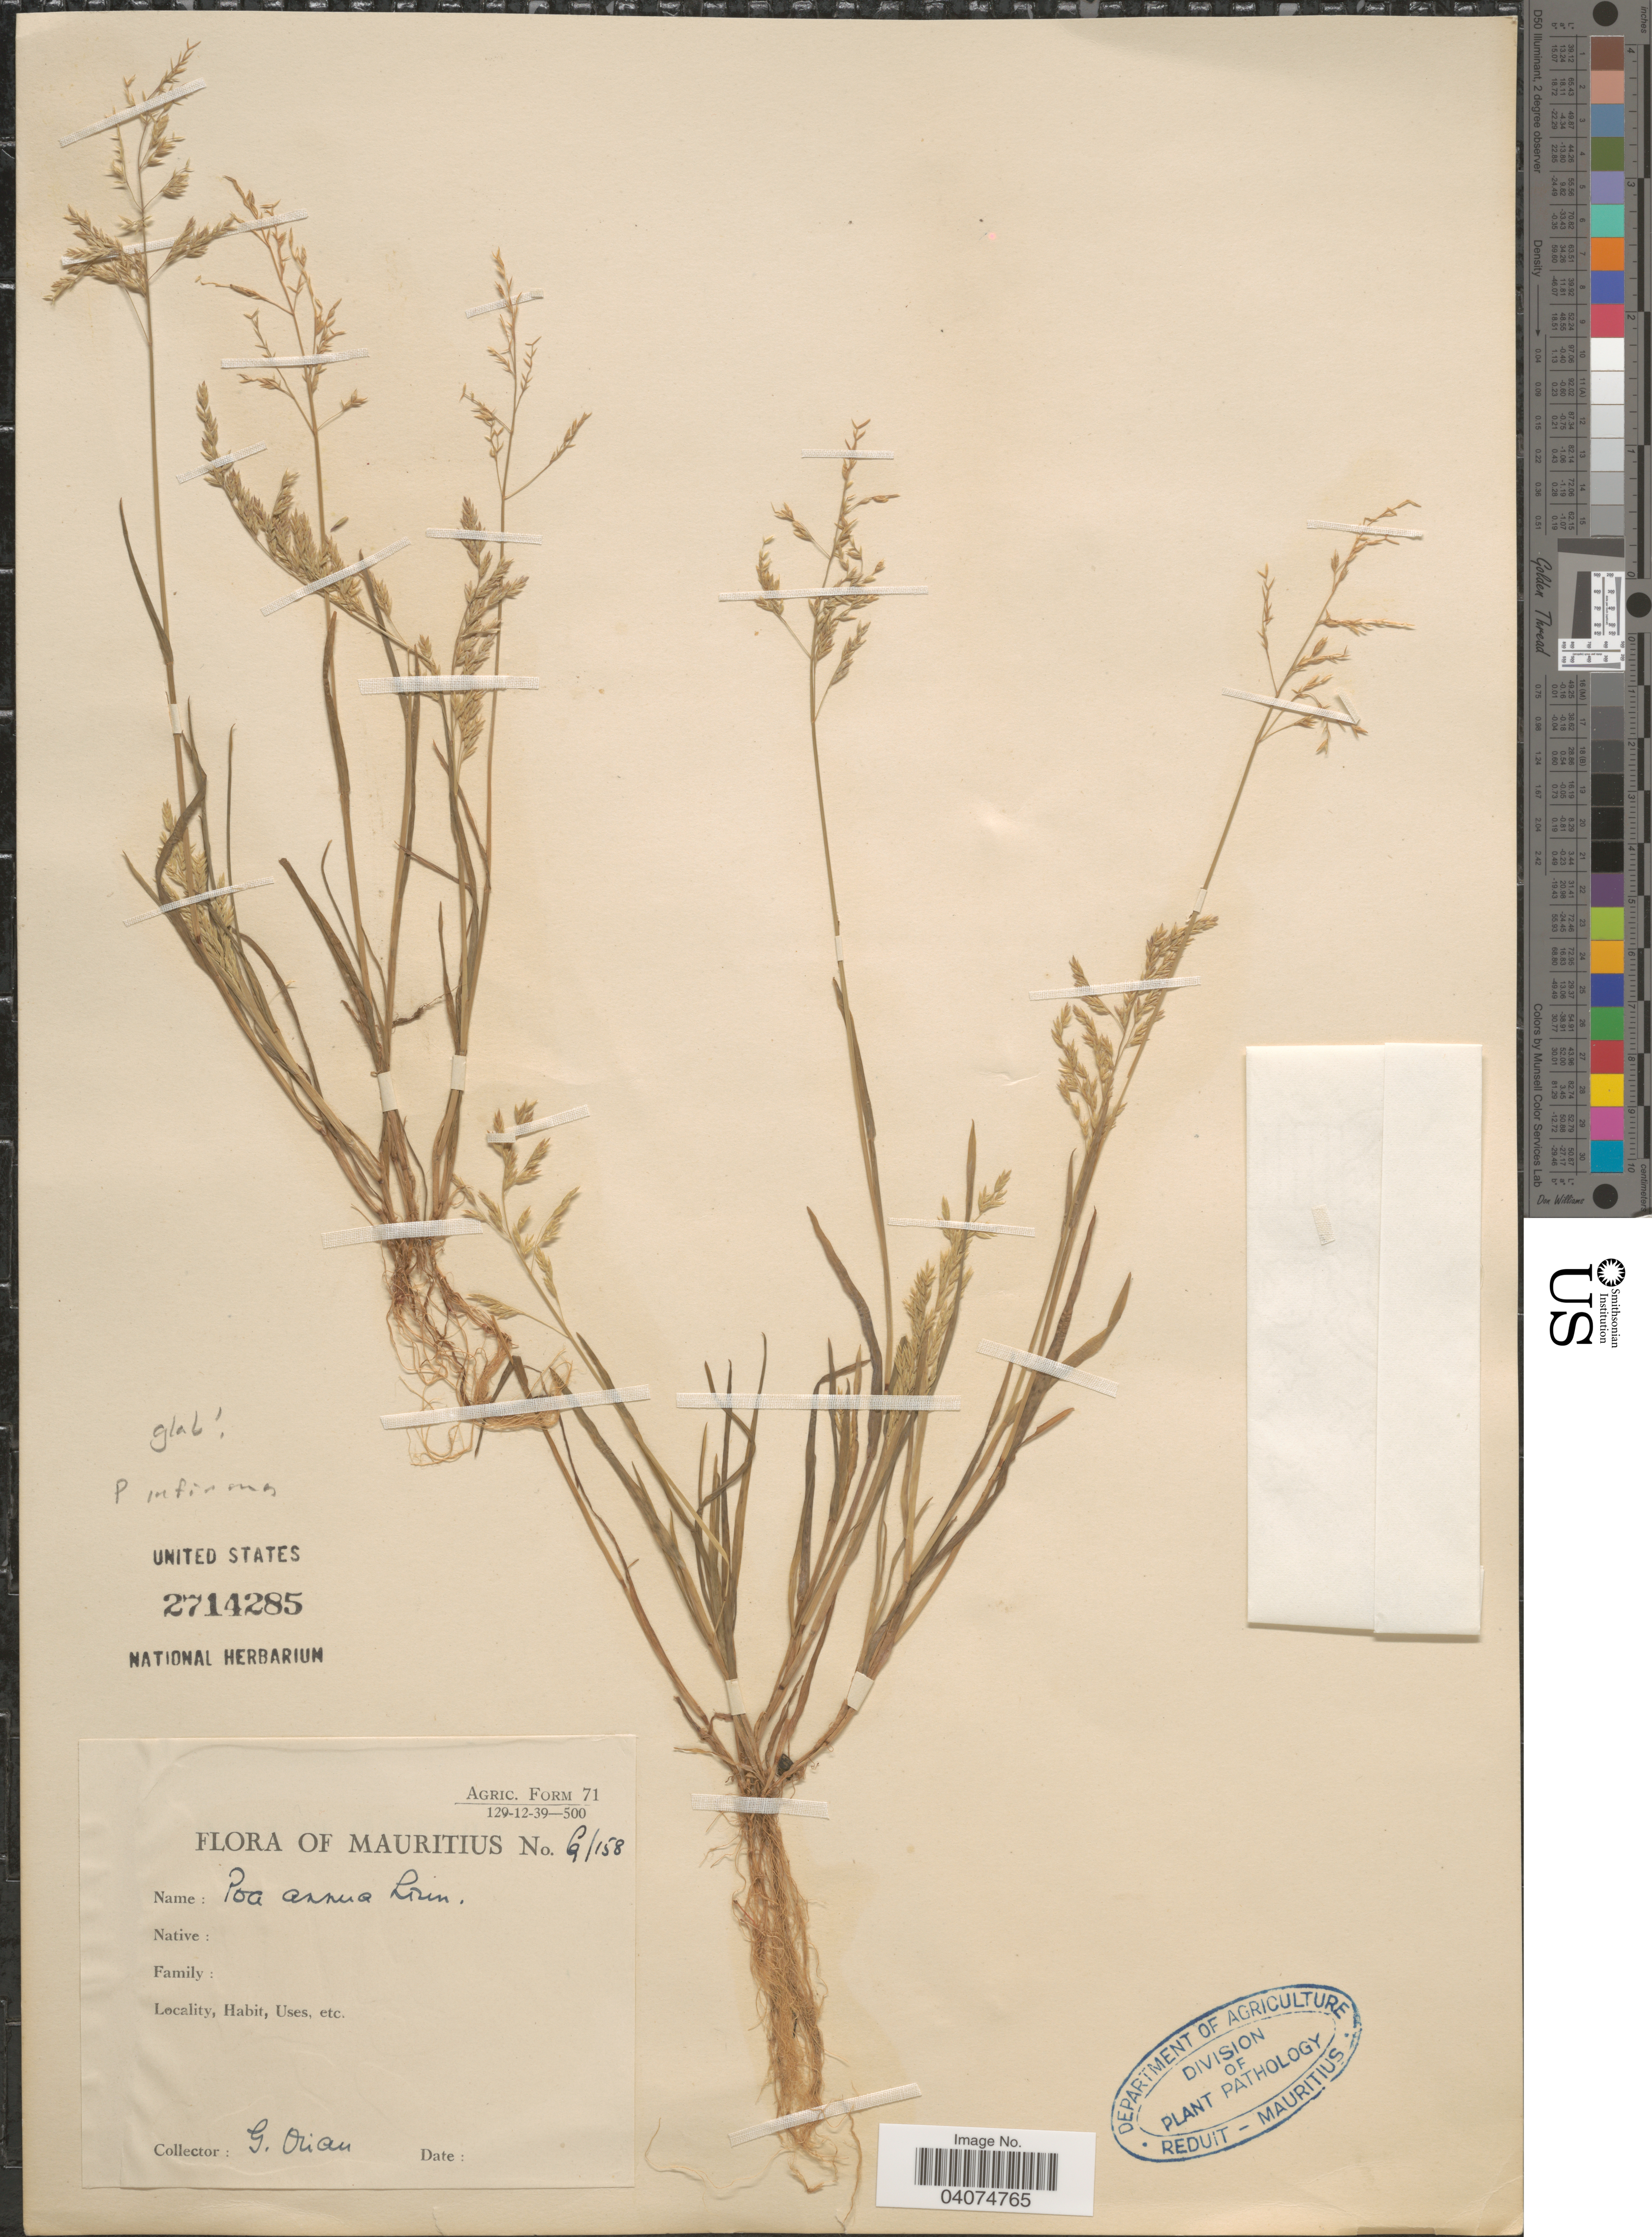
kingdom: Plantae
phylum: Tracheophyta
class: Liliopsida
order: Poales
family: Poaceae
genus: Poa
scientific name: Poa infirma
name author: Kunth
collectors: G. Oliau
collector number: G/158*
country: Mauritius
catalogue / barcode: US 2714285